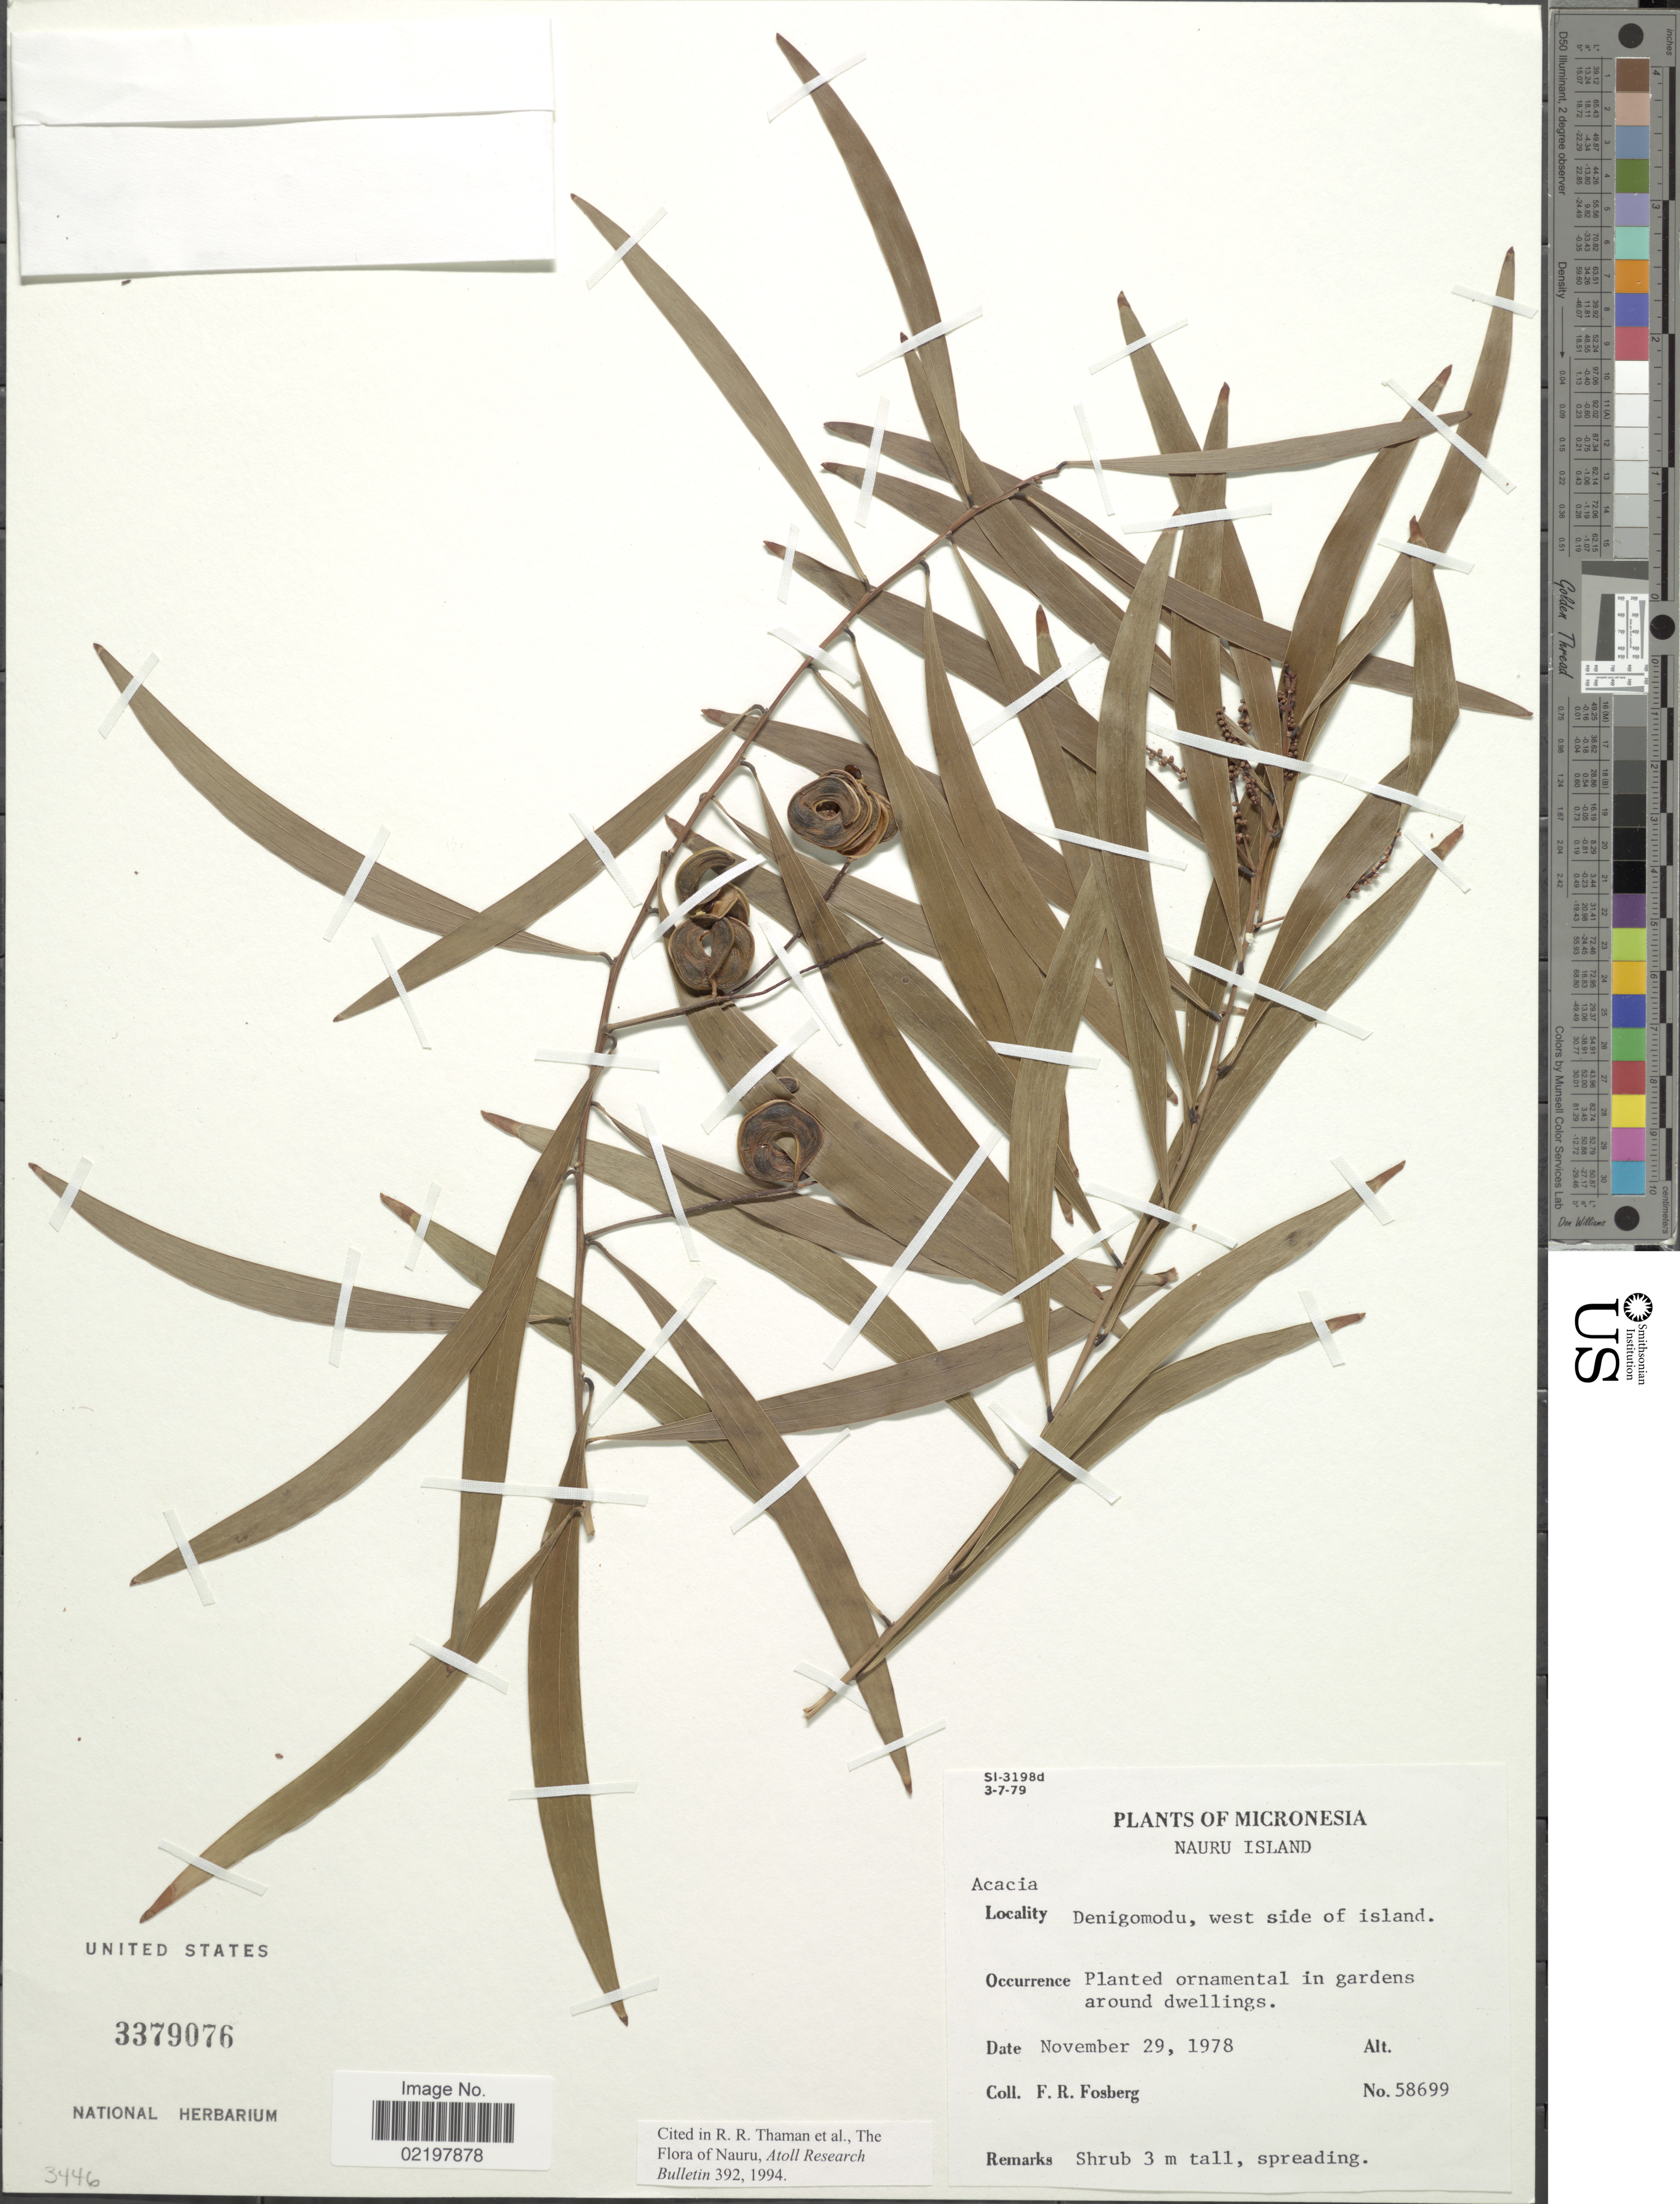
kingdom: Plantae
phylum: Tracheophyta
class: Magnoliopsida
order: Fabales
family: Fabaceae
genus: Acacia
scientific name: Acacia sp.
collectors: F. R. Fosberg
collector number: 58699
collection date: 1978-11-29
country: Nauru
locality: Micronesia, Nauru Island, Denigomodu, west side of island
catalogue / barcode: US 3379076